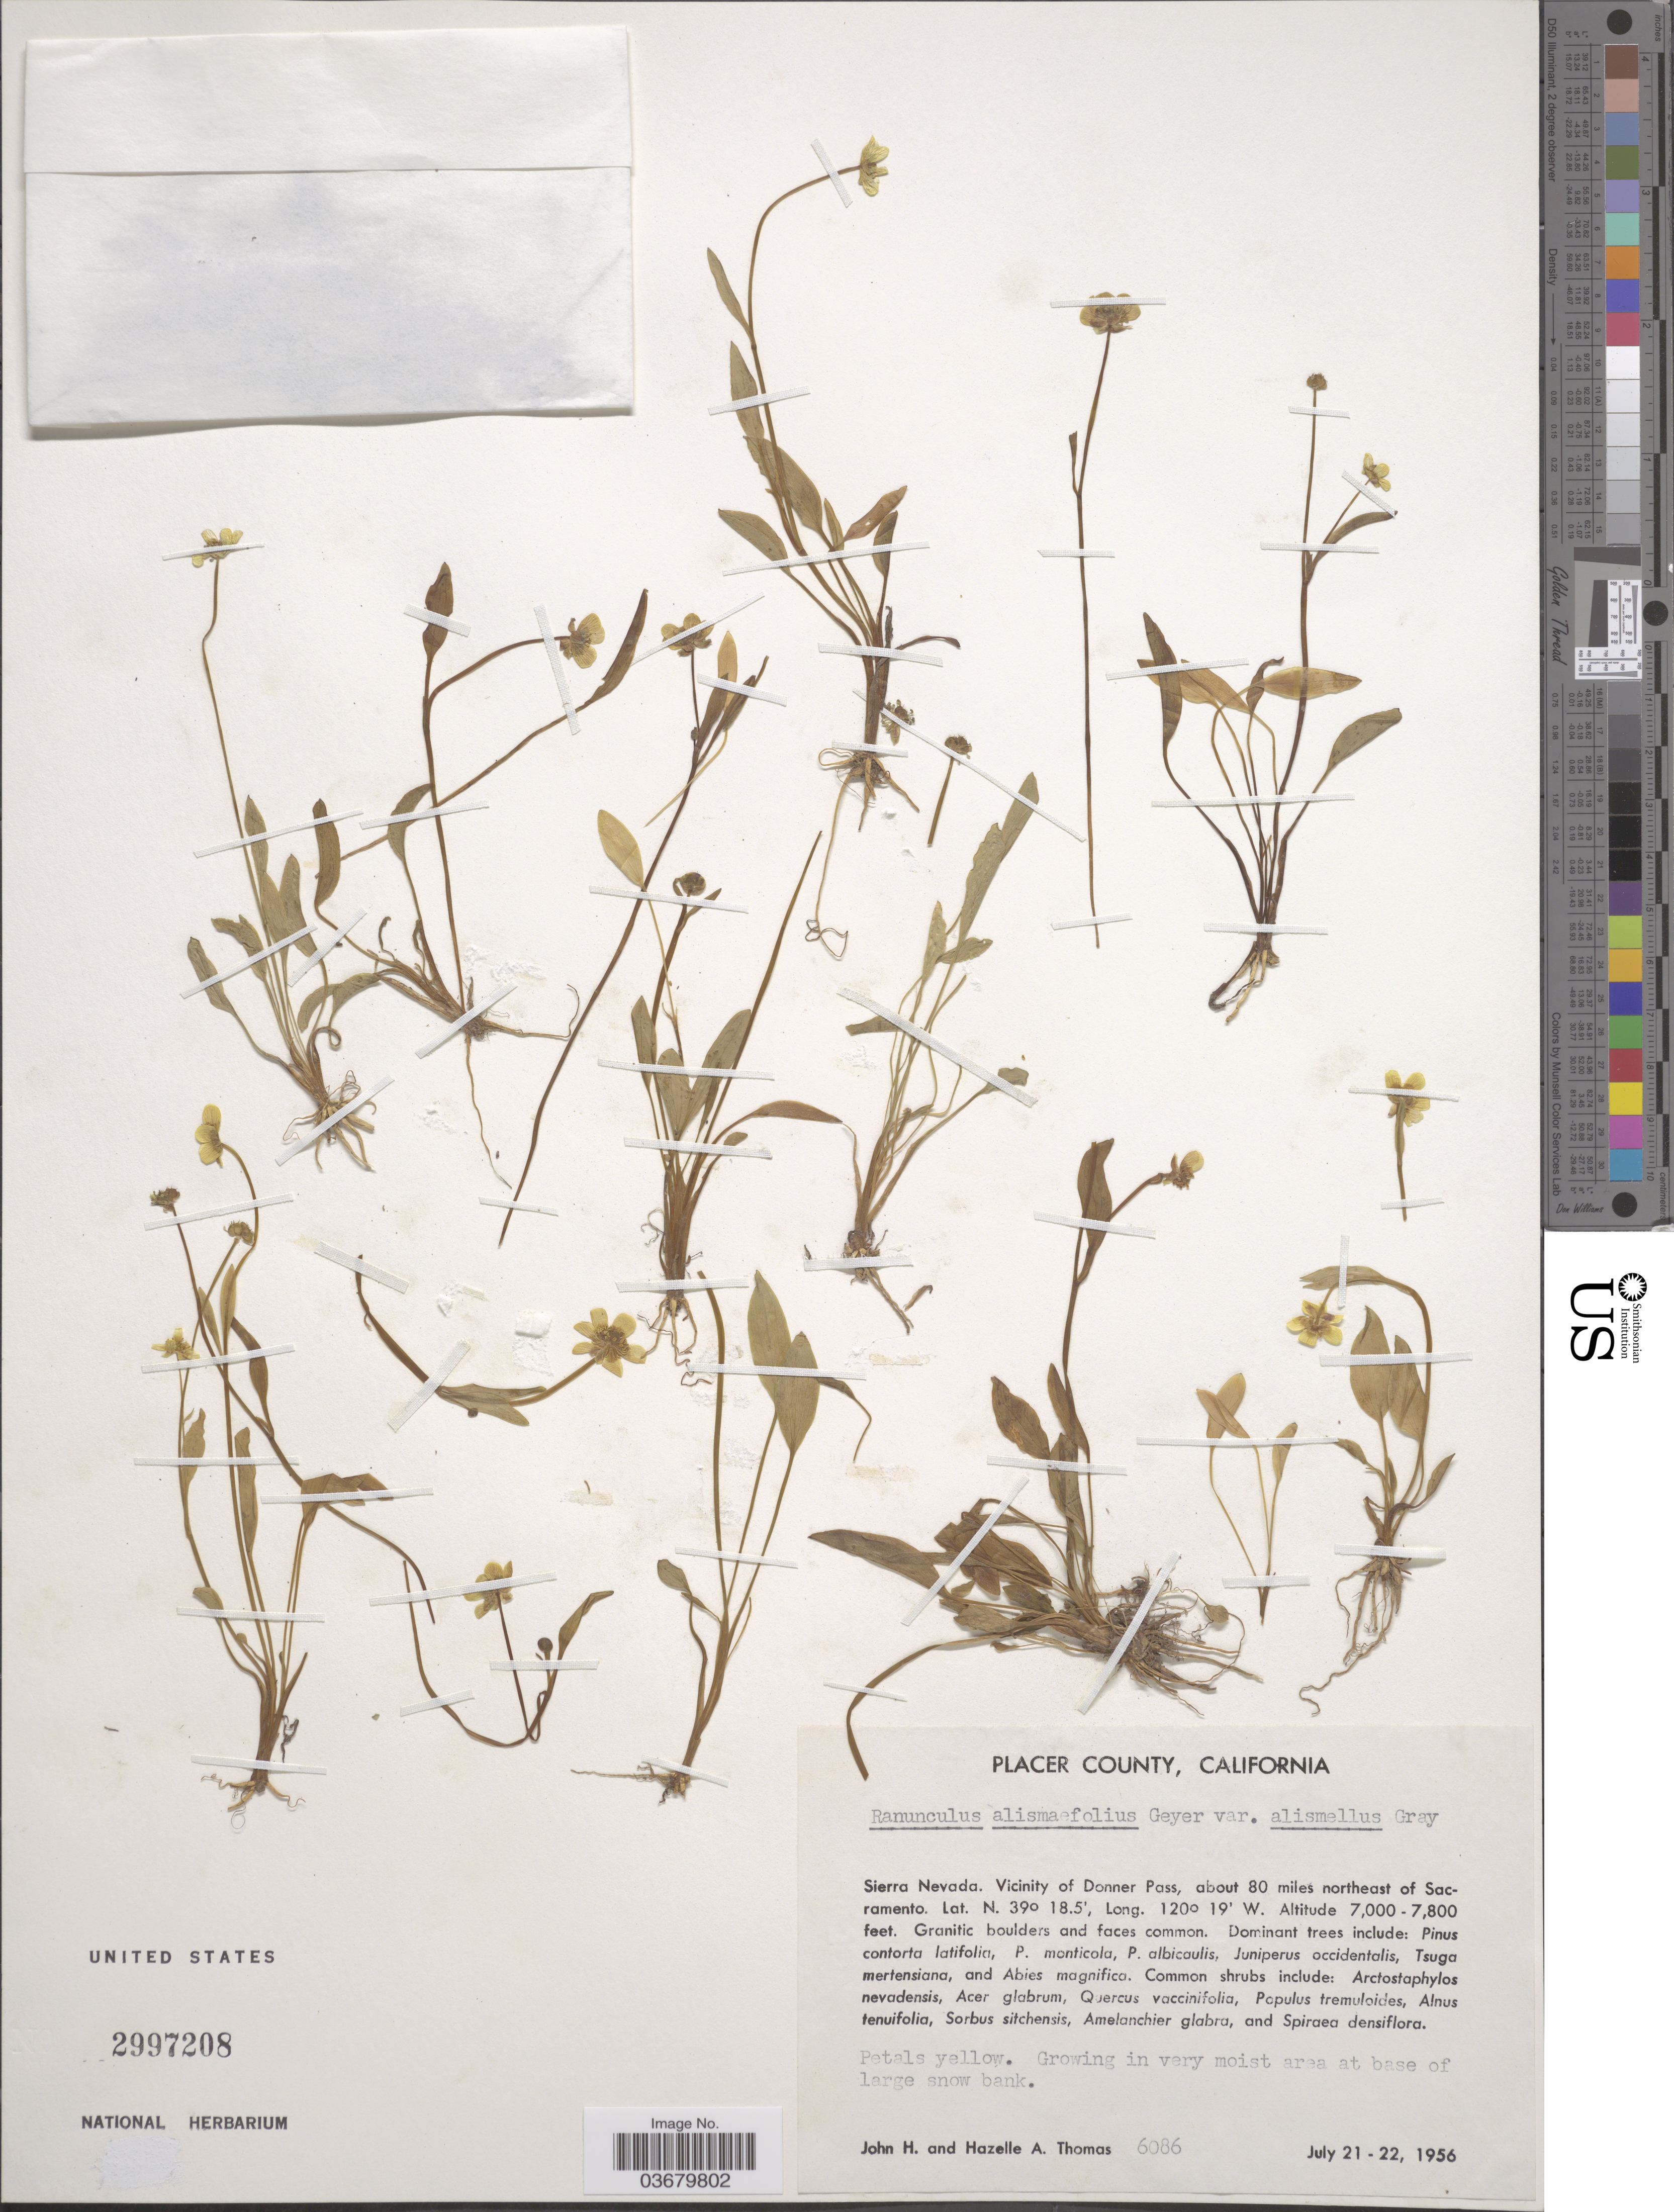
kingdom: Plantae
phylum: Tracheophyta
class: Magnoliopsida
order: Ranunculales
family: Ranunculaceae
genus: Ranunculus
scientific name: Ranunculus alismifolius var. alismellus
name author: A. Gray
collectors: J. H. Thomas & H. Thomas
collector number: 6086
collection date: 1956-07-21/1956-07-22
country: United States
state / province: California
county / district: Placer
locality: Placer County. Sierra Nevada. Vicinity of Donner Pass, about 80 miles northeast of Sacramento.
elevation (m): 2134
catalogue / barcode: US 2997208